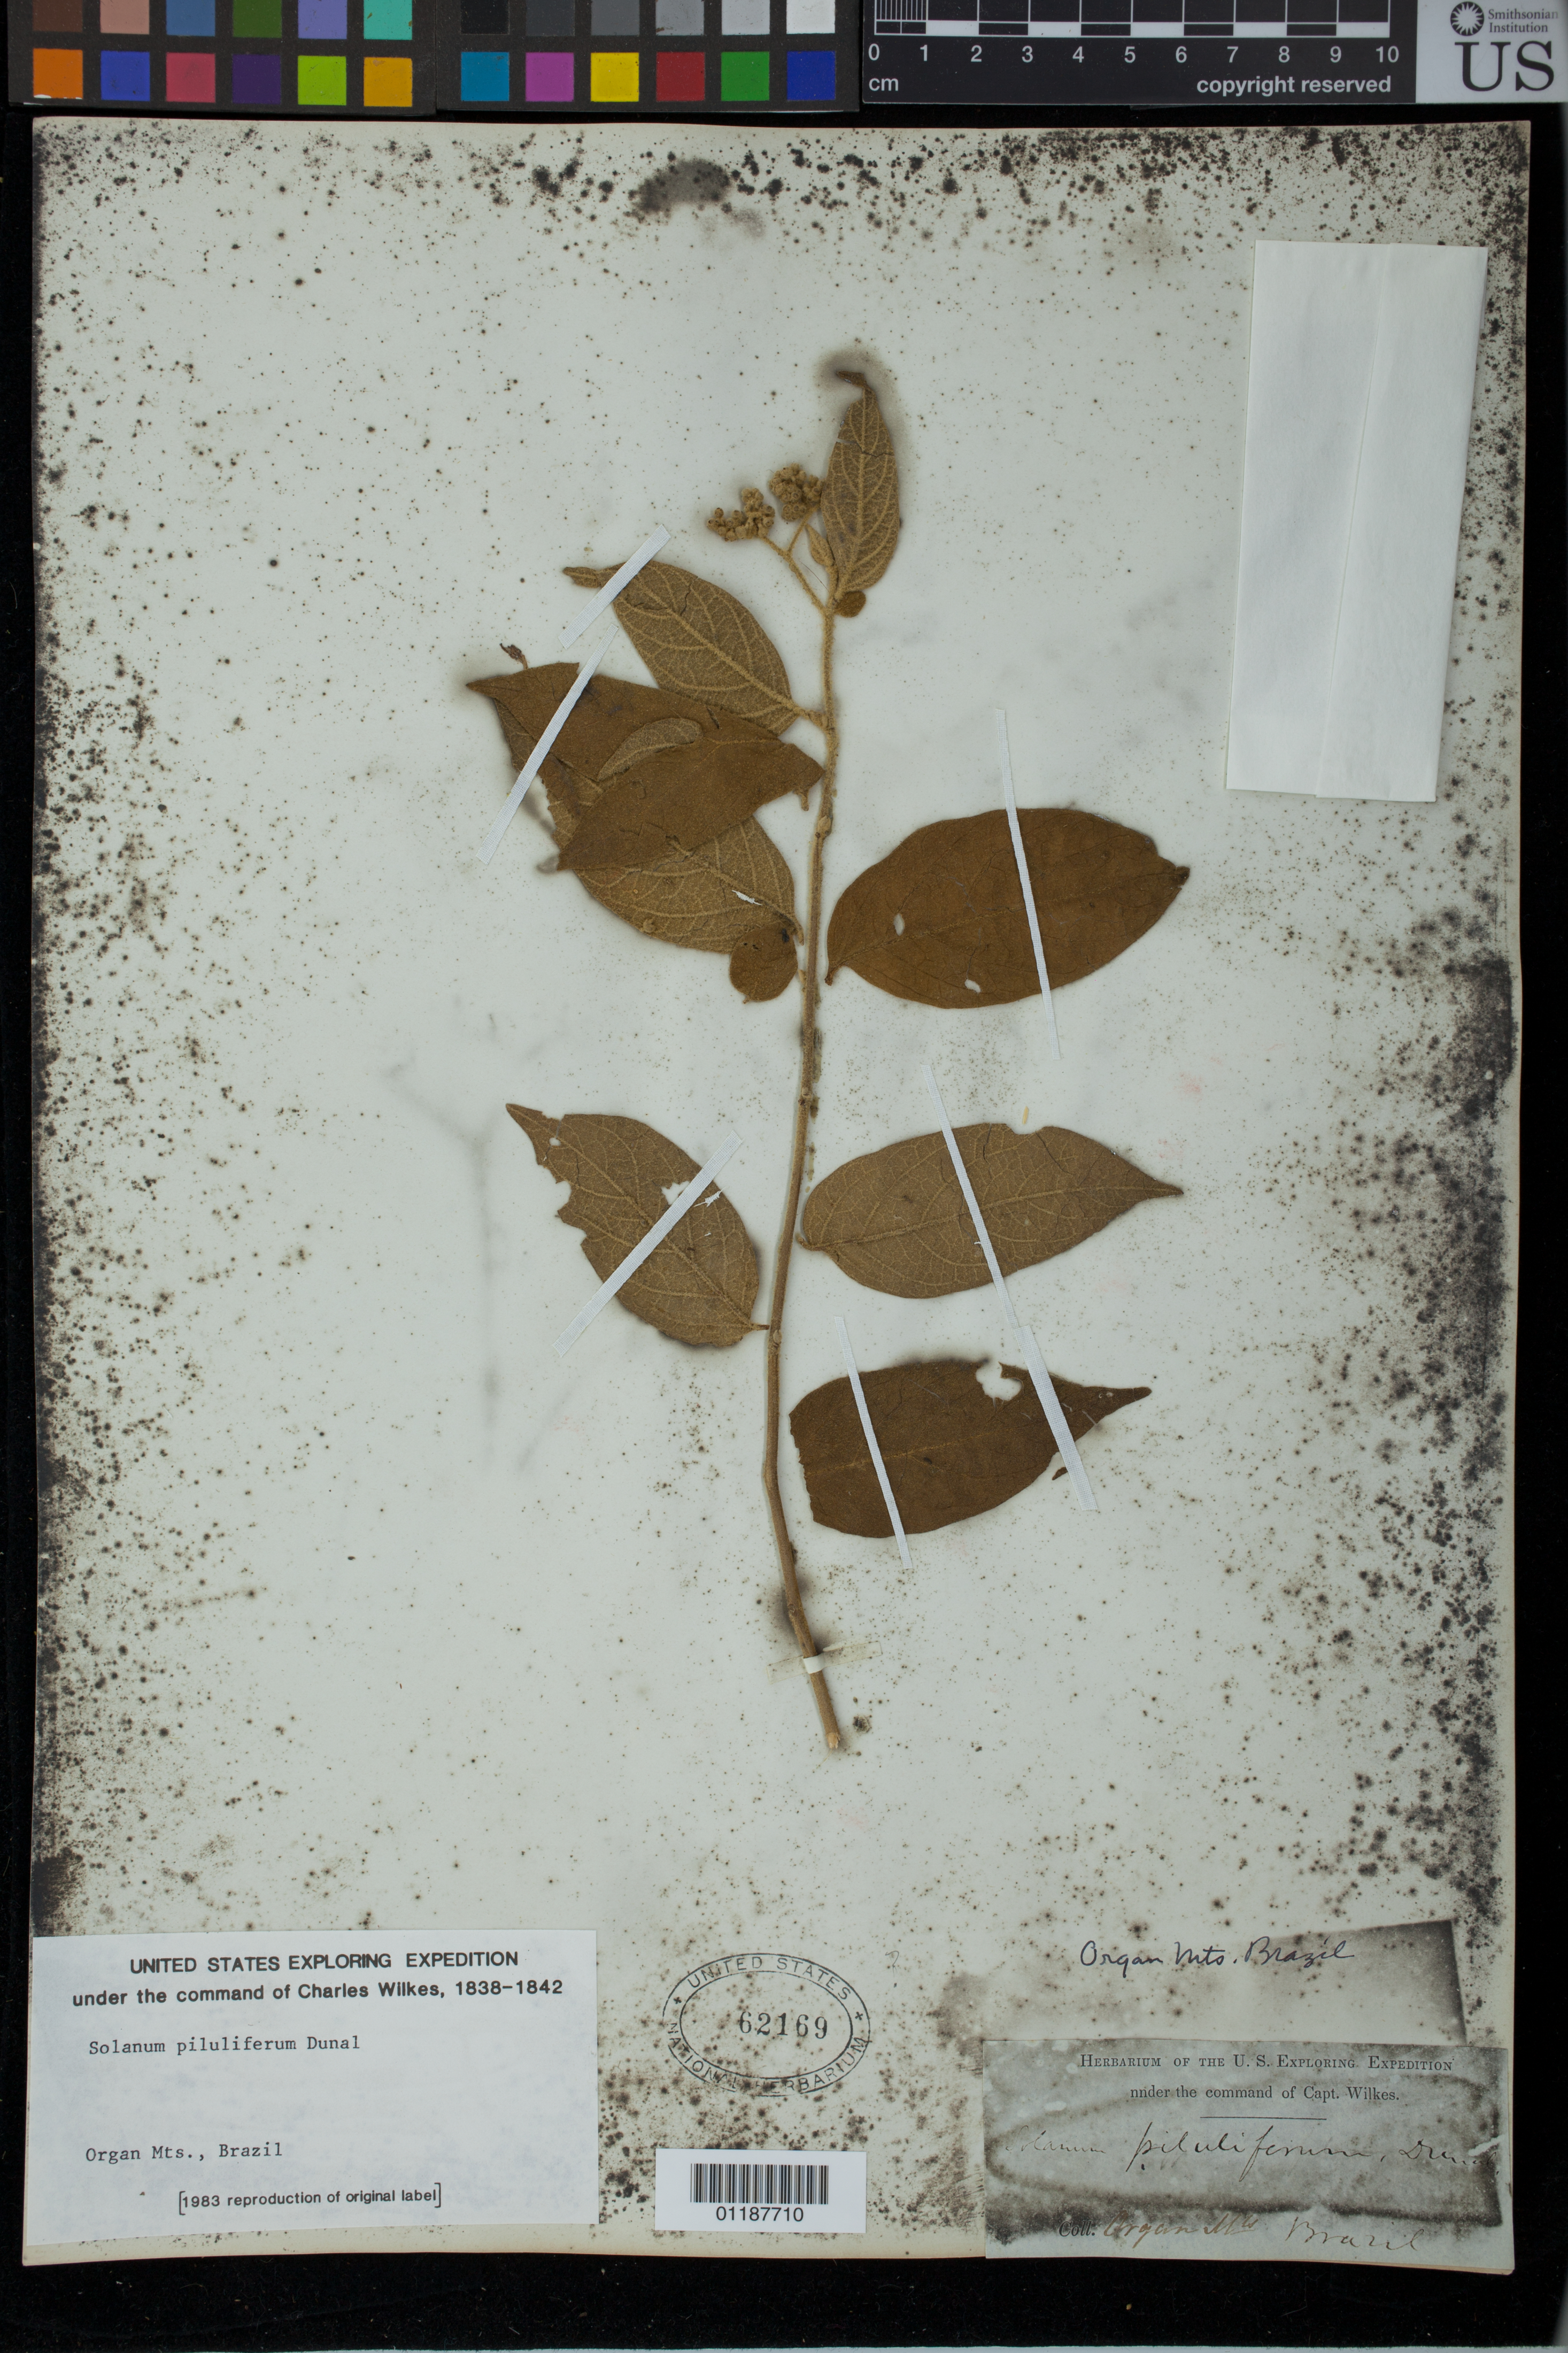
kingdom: Plantae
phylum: Tracheophyta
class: Magnoliopsida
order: Solanales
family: Solanaceae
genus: Solanum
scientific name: Solanum piluliferum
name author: Dunal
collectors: Wilkes Explor. Exped.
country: Brazil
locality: Organ Mts.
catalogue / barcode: US 62169